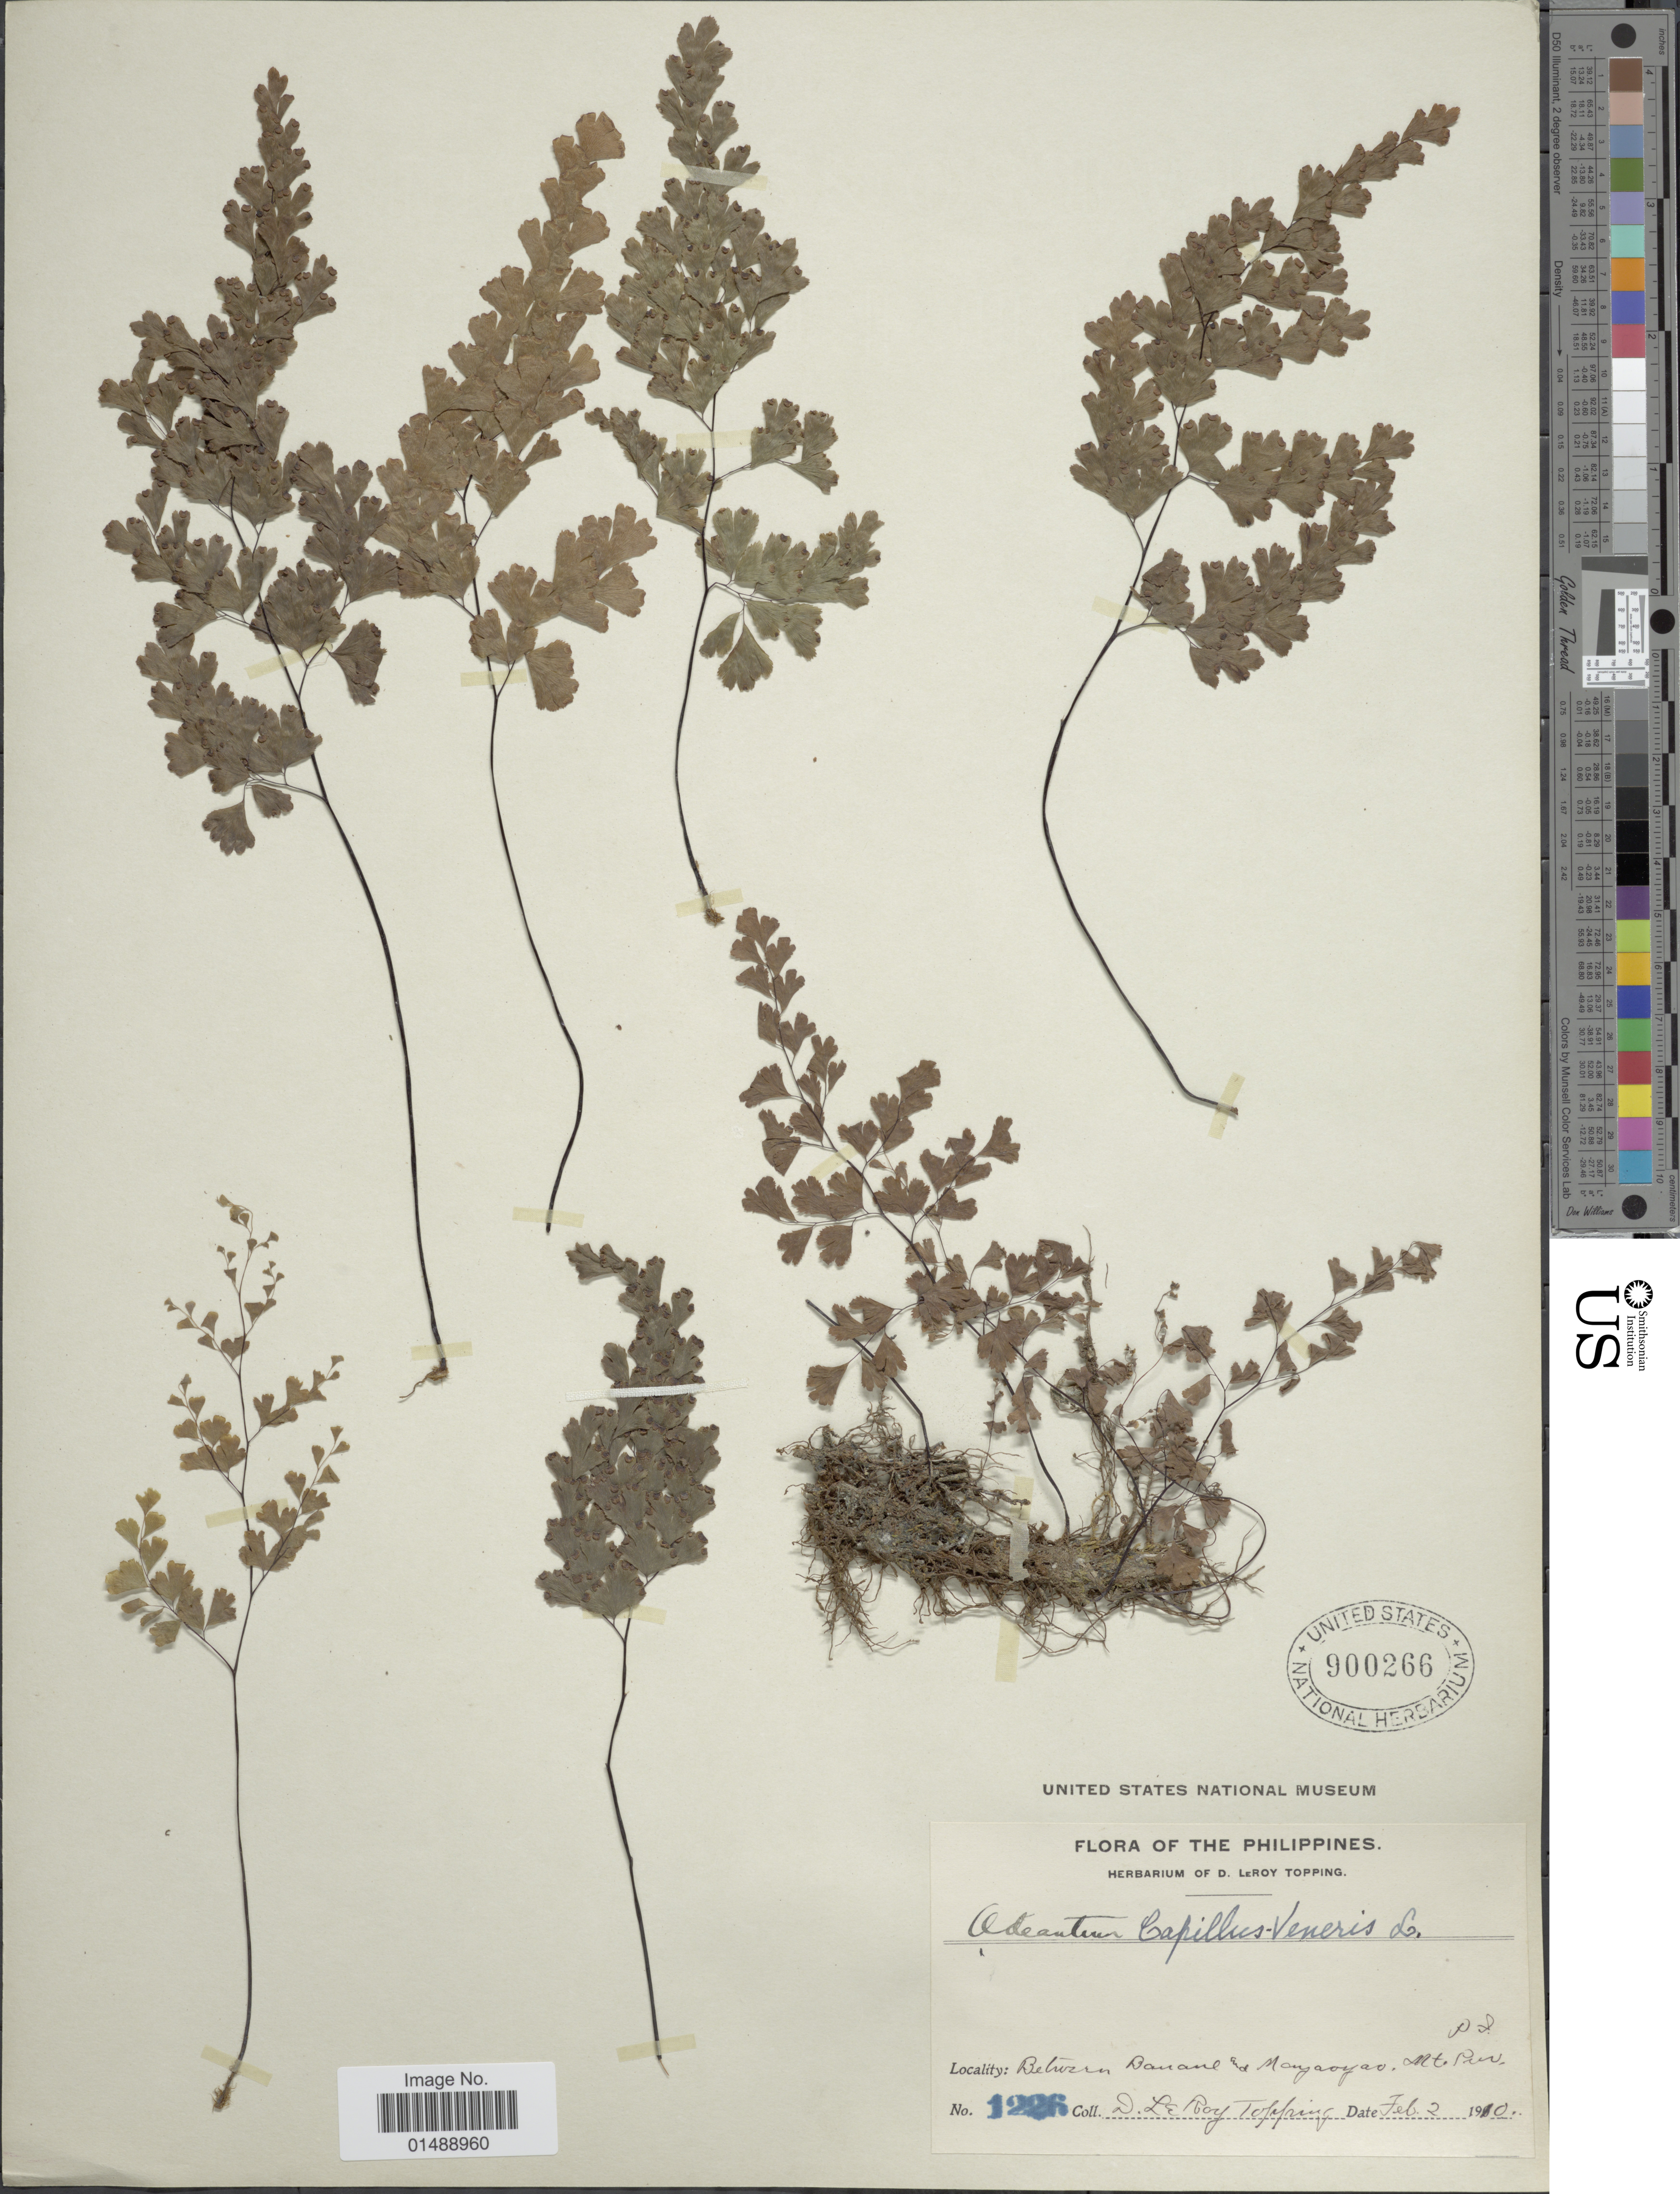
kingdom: Plantae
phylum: Tracheophyta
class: Polypodiopsida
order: Polypodiales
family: Pteridaceae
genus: Adiantum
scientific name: Adiantum capillus-veneris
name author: L.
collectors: D. L. Topping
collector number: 1226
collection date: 1910-02-02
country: Philippines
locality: Between Banane and Mayaoyao, Mt. Puv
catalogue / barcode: US 900266